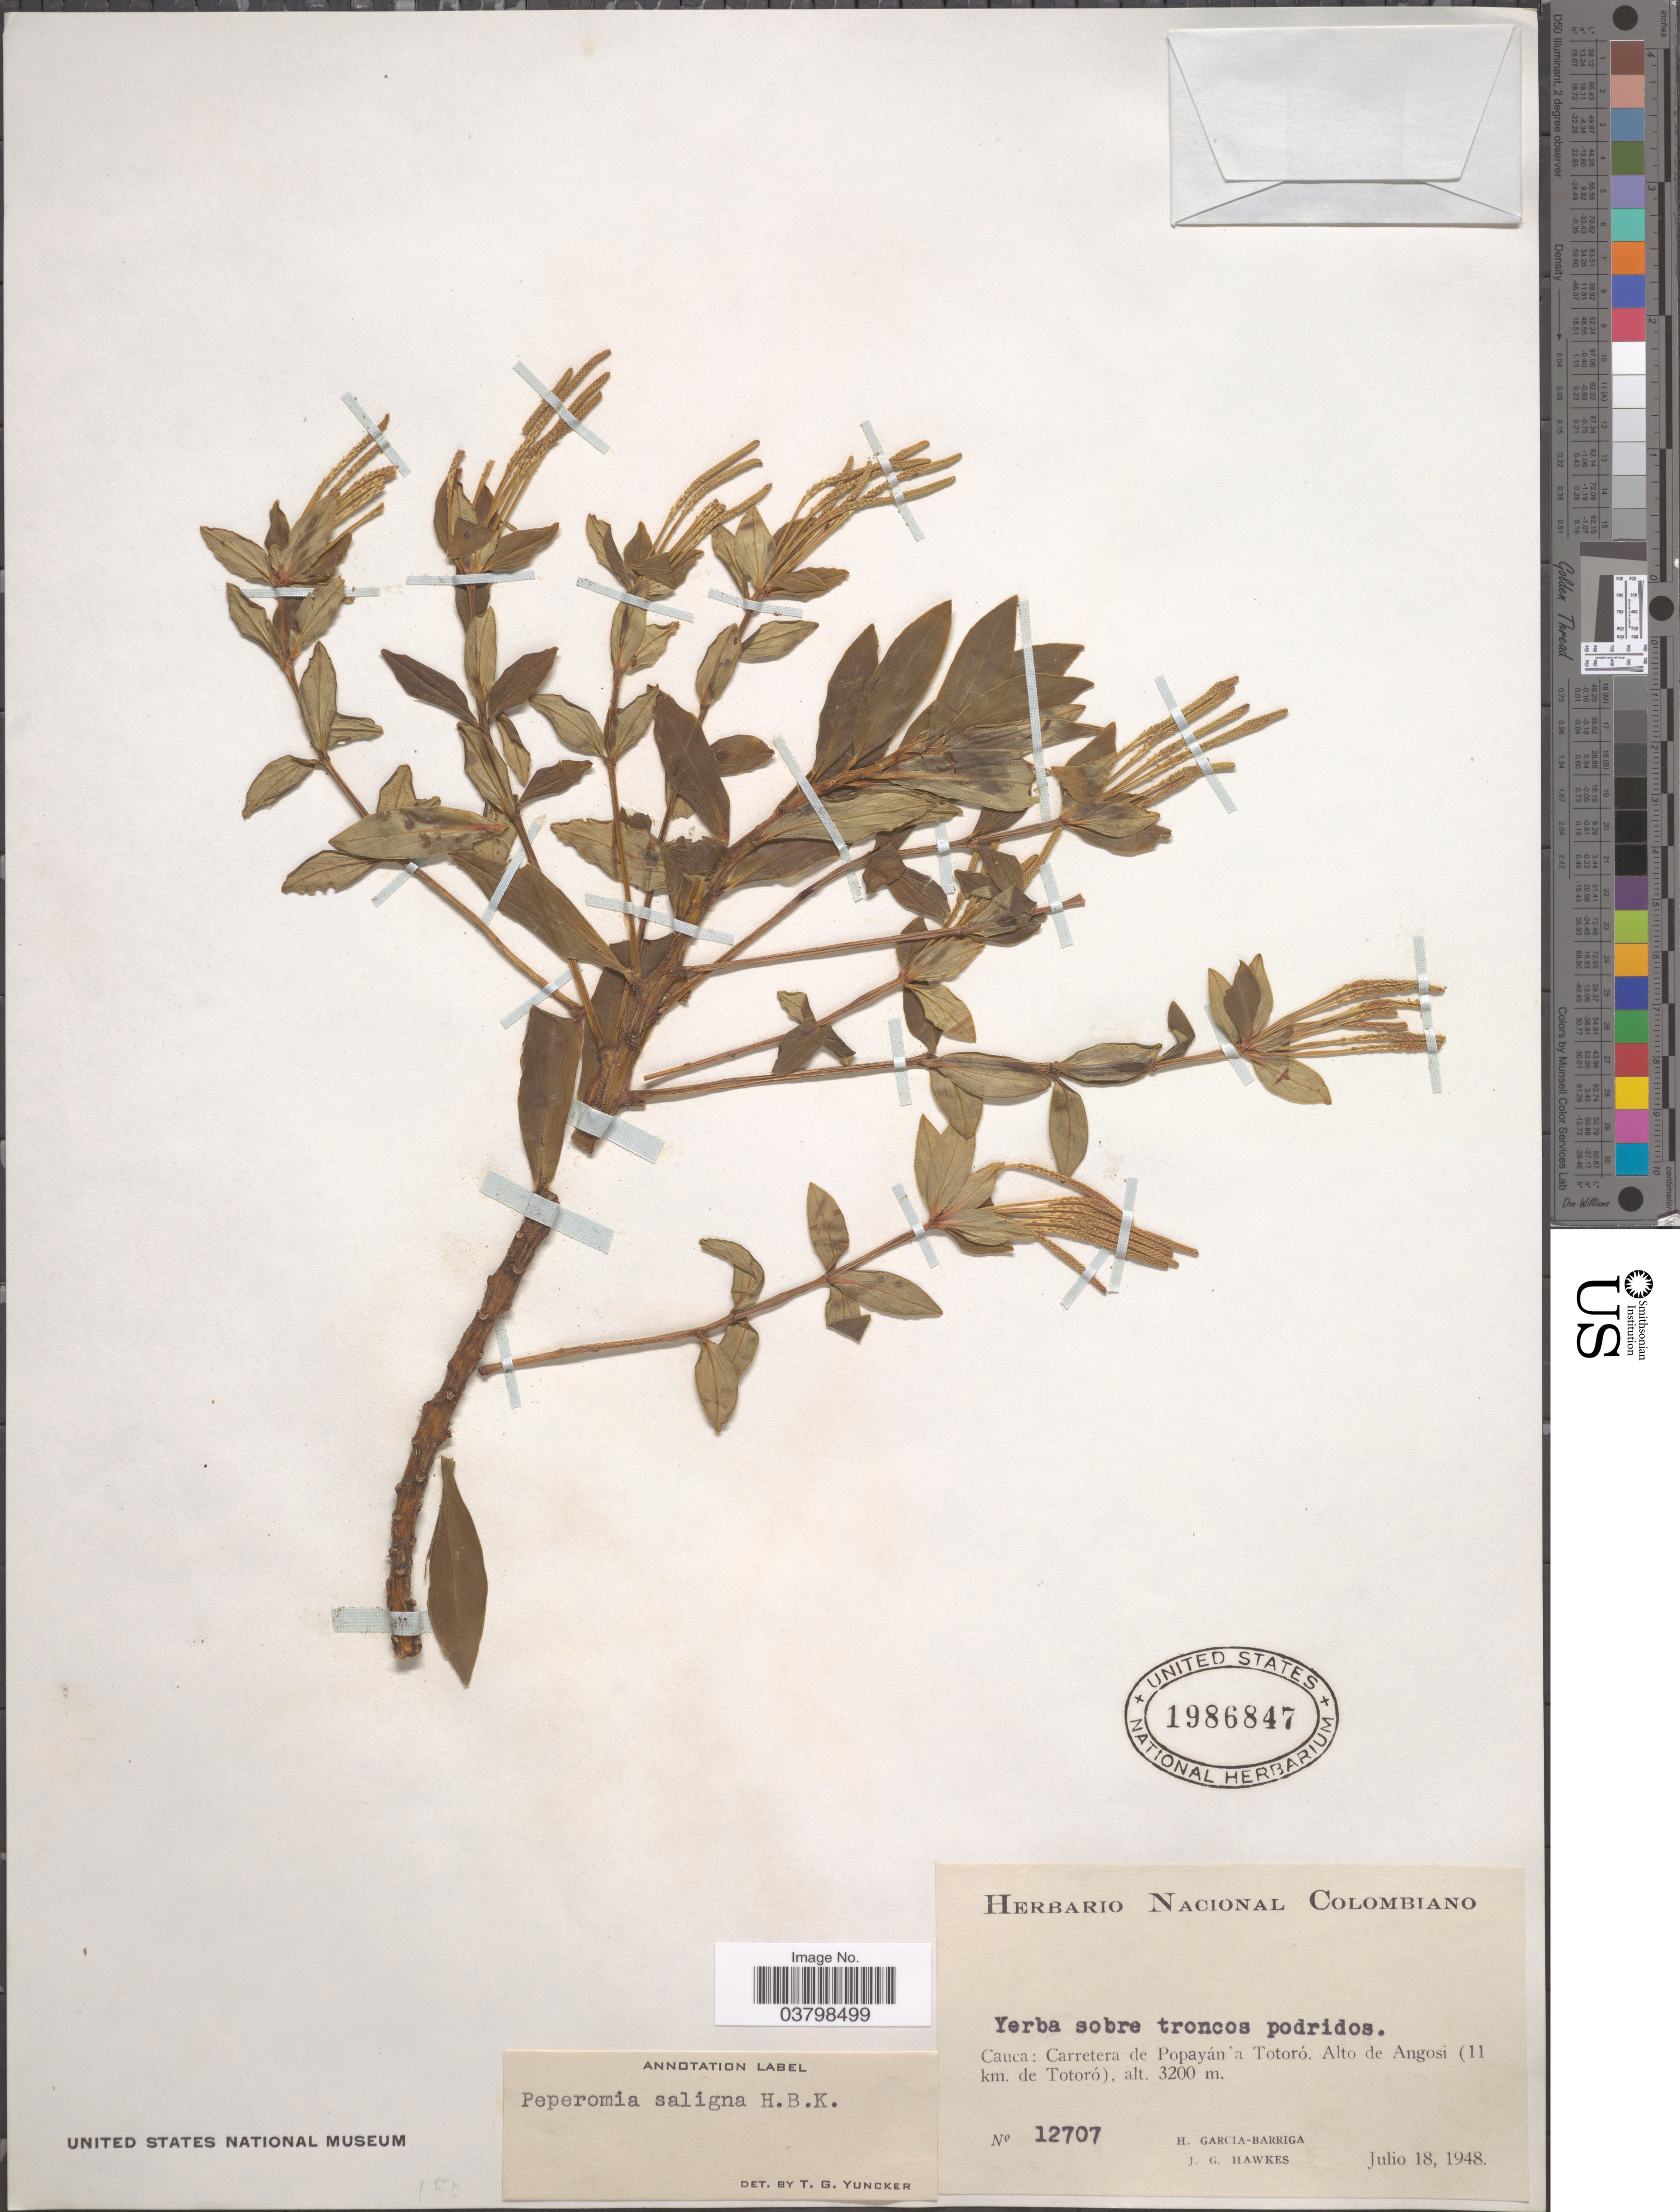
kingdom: Plantae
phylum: Tracheophyta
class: Magnoliopsida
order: Piperales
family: Piperaceae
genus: Peperomia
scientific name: Peperomia saligna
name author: Kunth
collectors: H. García Barriga & J. Hawkes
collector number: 12707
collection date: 1948-07-18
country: Colombia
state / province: Cauca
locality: Carretera de Popayán a Totoró. Alto de Angosi (11 km. de Totoró).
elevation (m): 3200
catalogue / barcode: US 1986847